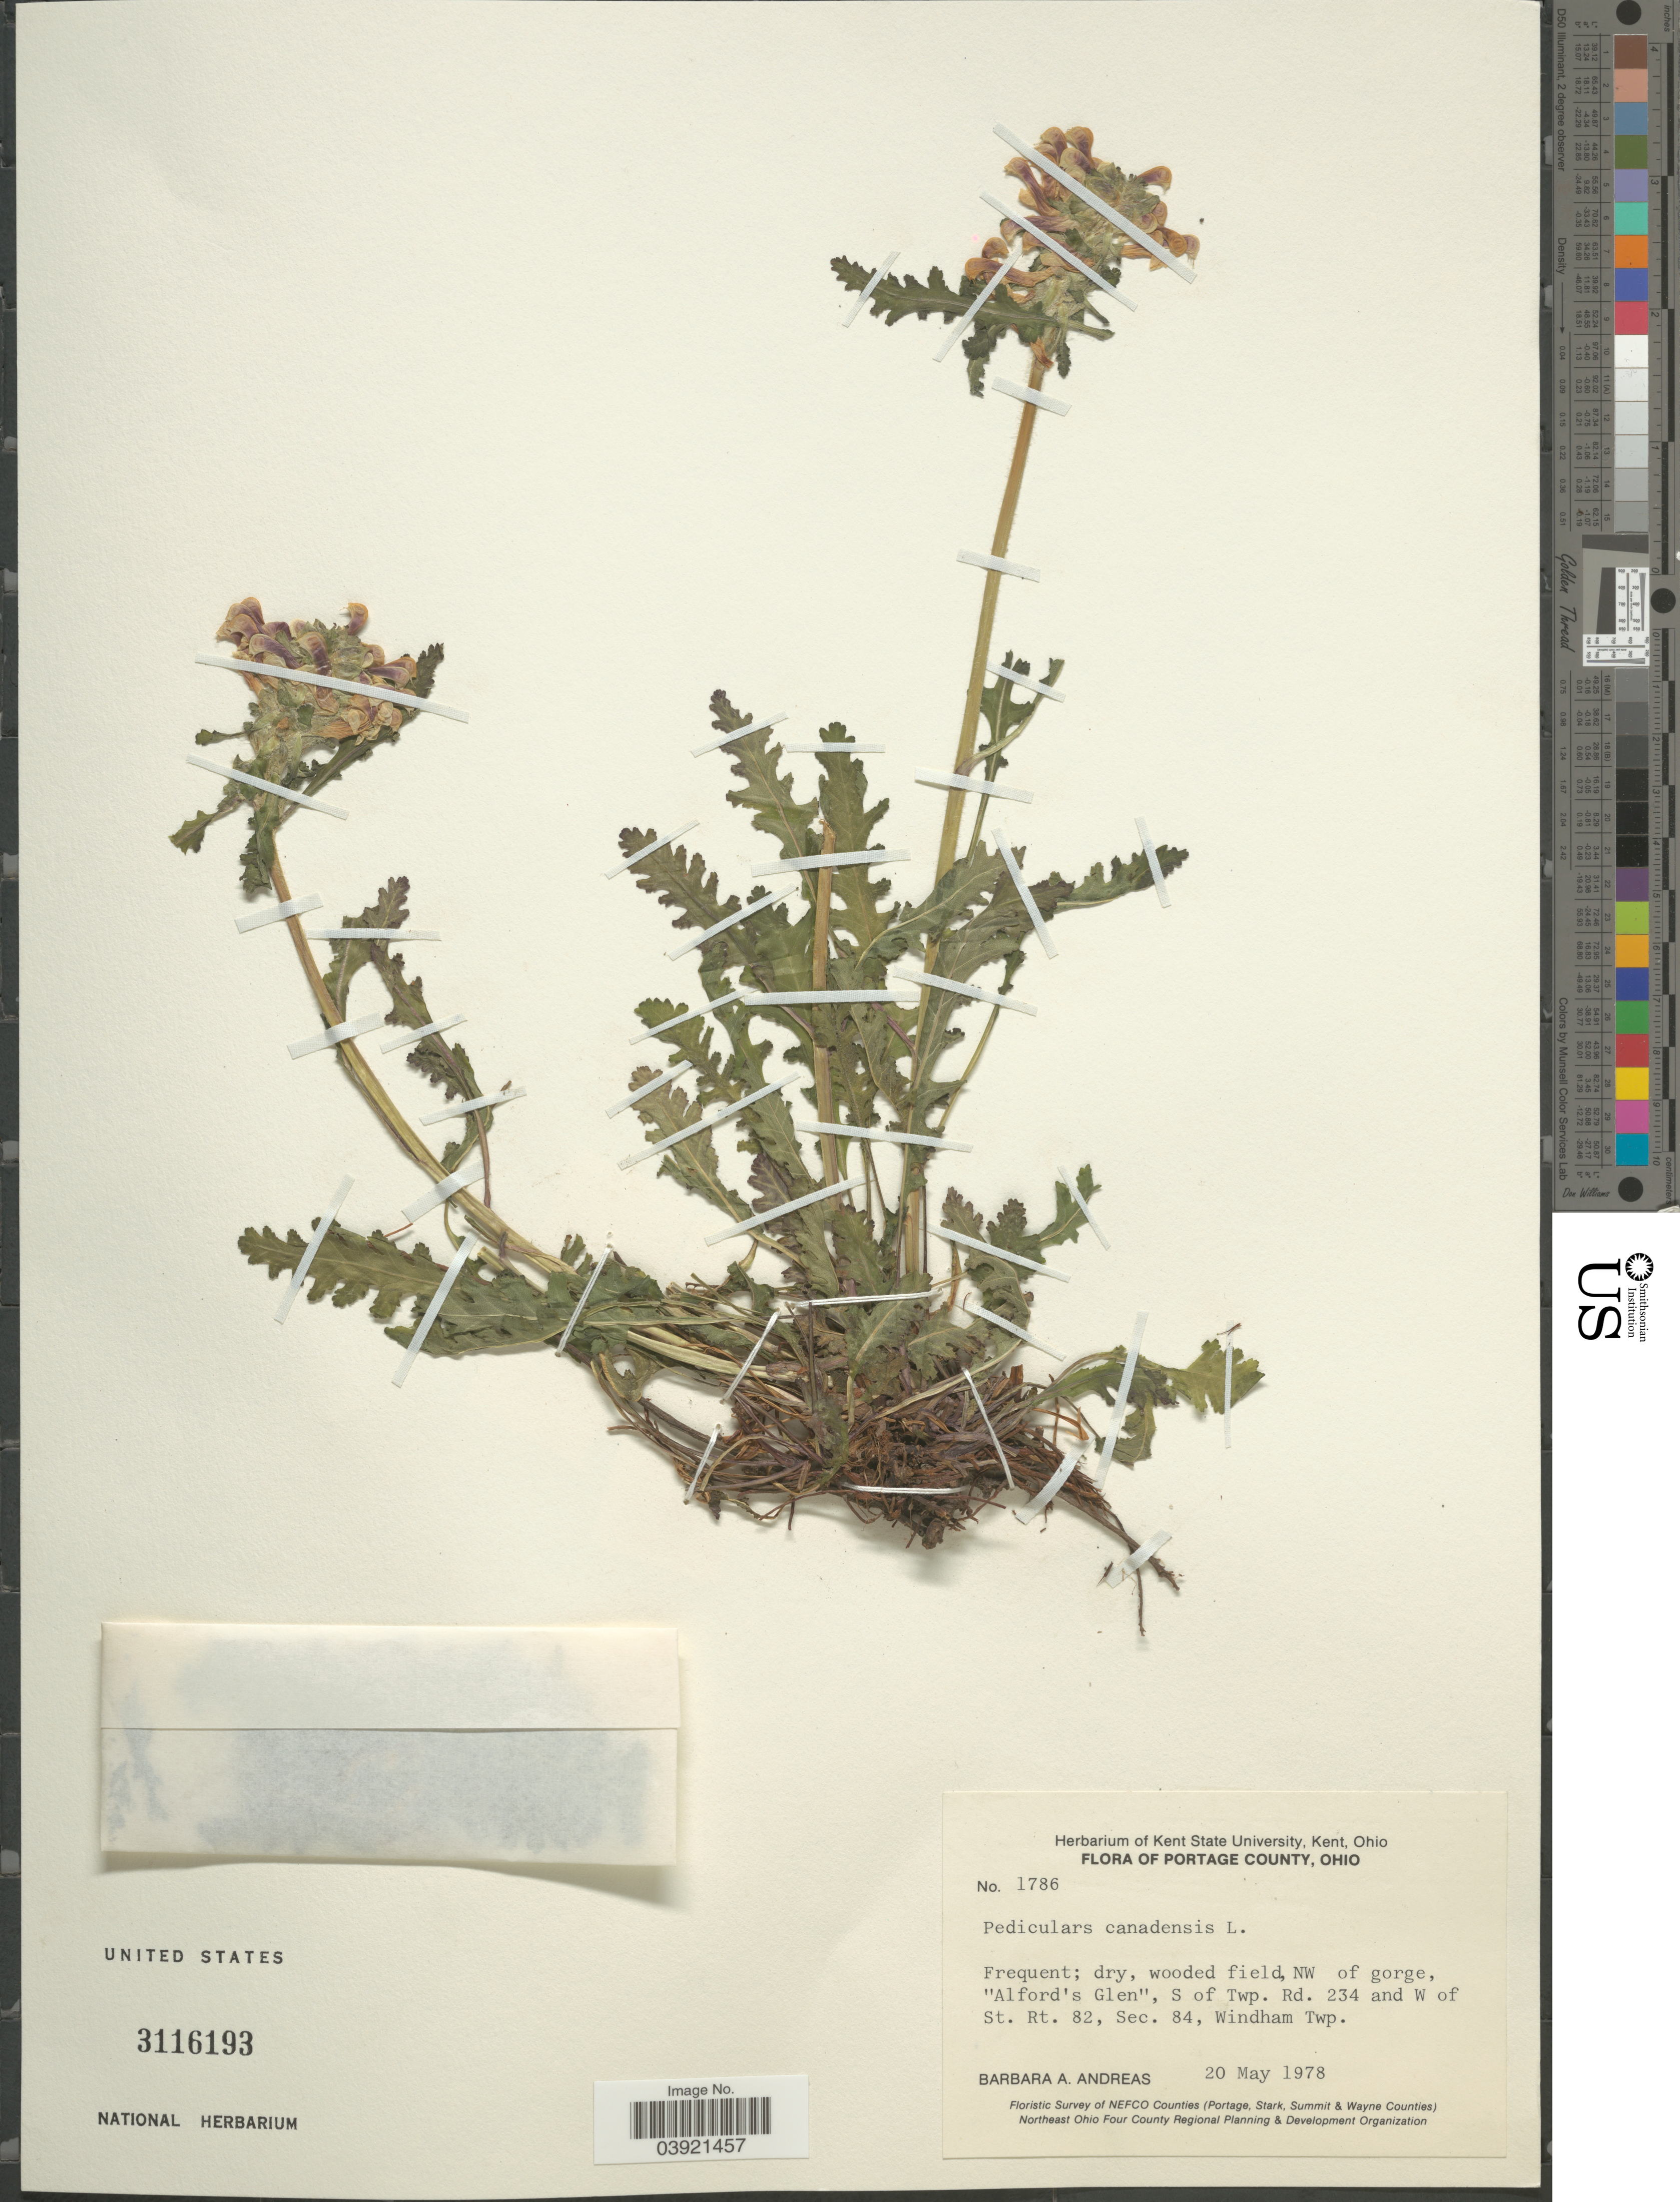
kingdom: Plantae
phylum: Tracheophyta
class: Magnoliopsida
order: Lamiales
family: Orobanchaceae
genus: Pedicularis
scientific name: Pedicularis canadensis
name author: L.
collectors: B. A. Andreas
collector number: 1786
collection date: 1978-05-20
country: United States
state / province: Ohio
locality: Portage County. NW of gorge, "Alford's Glen", S of Twp. Rd. 234 and W of St. Rt. 82, Sec. 84, Windham Twp.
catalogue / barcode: US 3116193